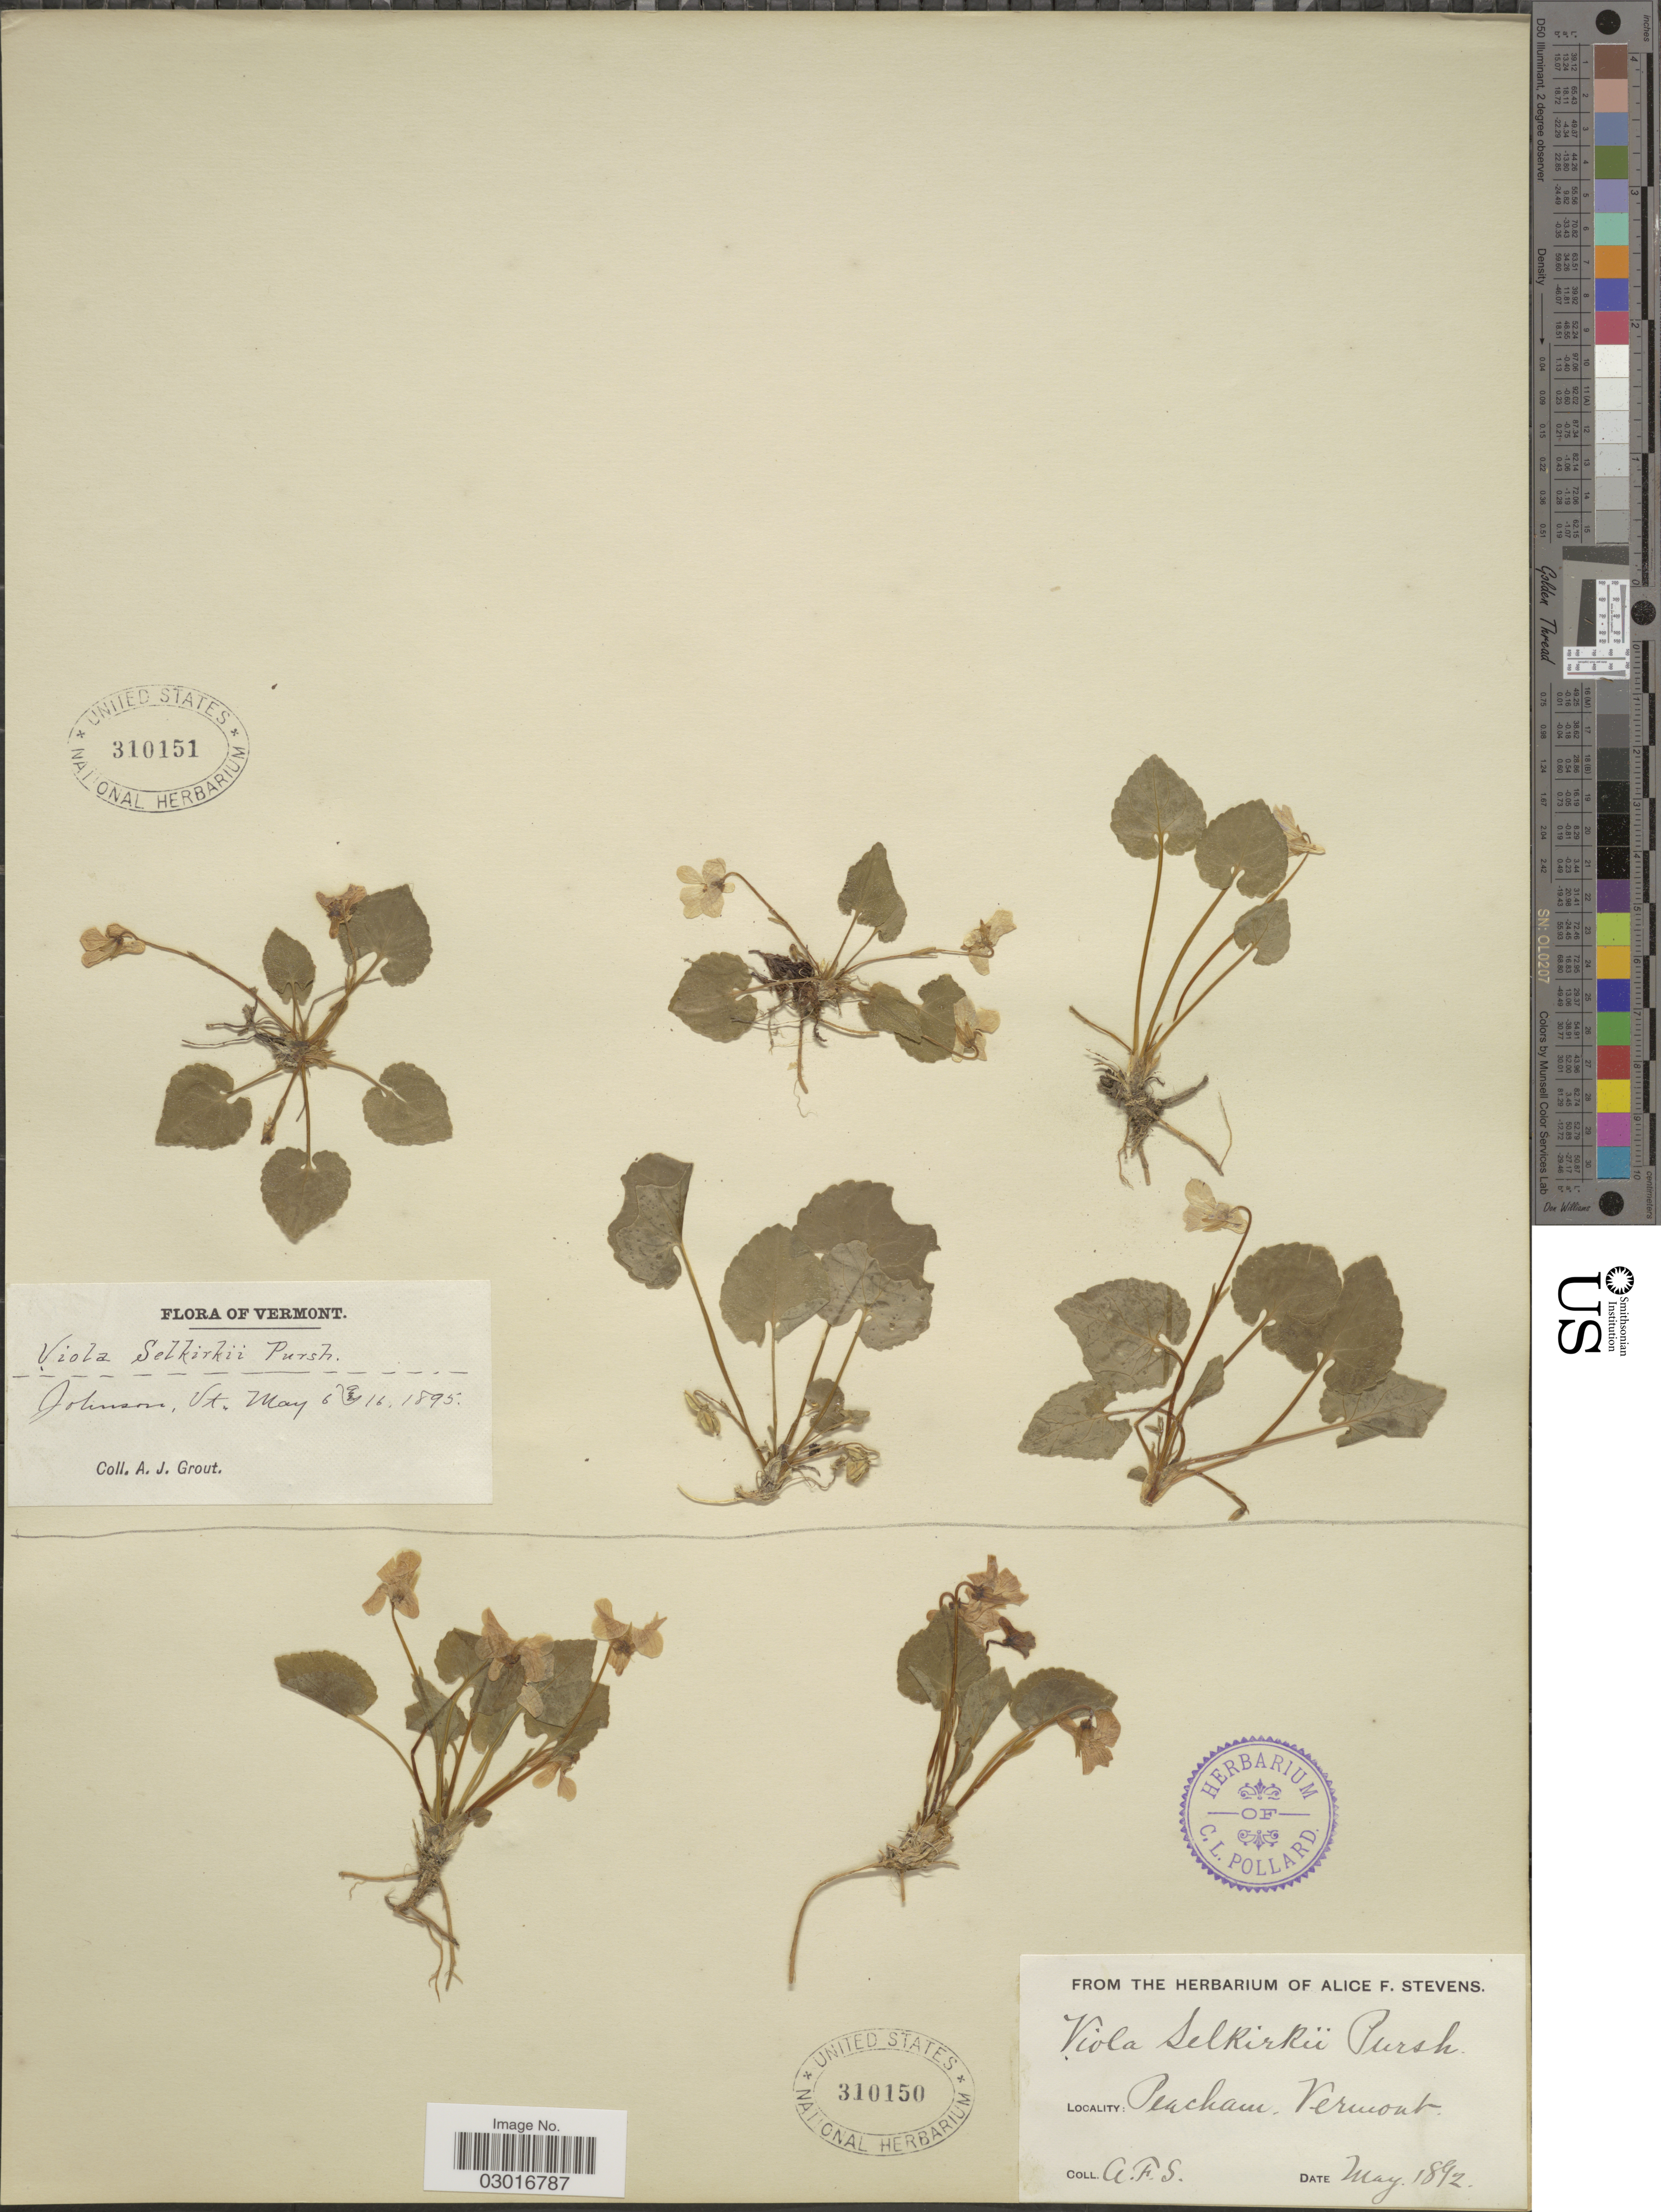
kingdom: Plantae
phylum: Tracheophyta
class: Magnoliopsida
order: Malpighiales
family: Violaceae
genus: Viola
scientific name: Viola selkirkii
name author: Pursh ex Goldie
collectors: A. Stevens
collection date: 1892-05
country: United States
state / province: Vermont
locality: Peacham.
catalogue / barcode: US 310150